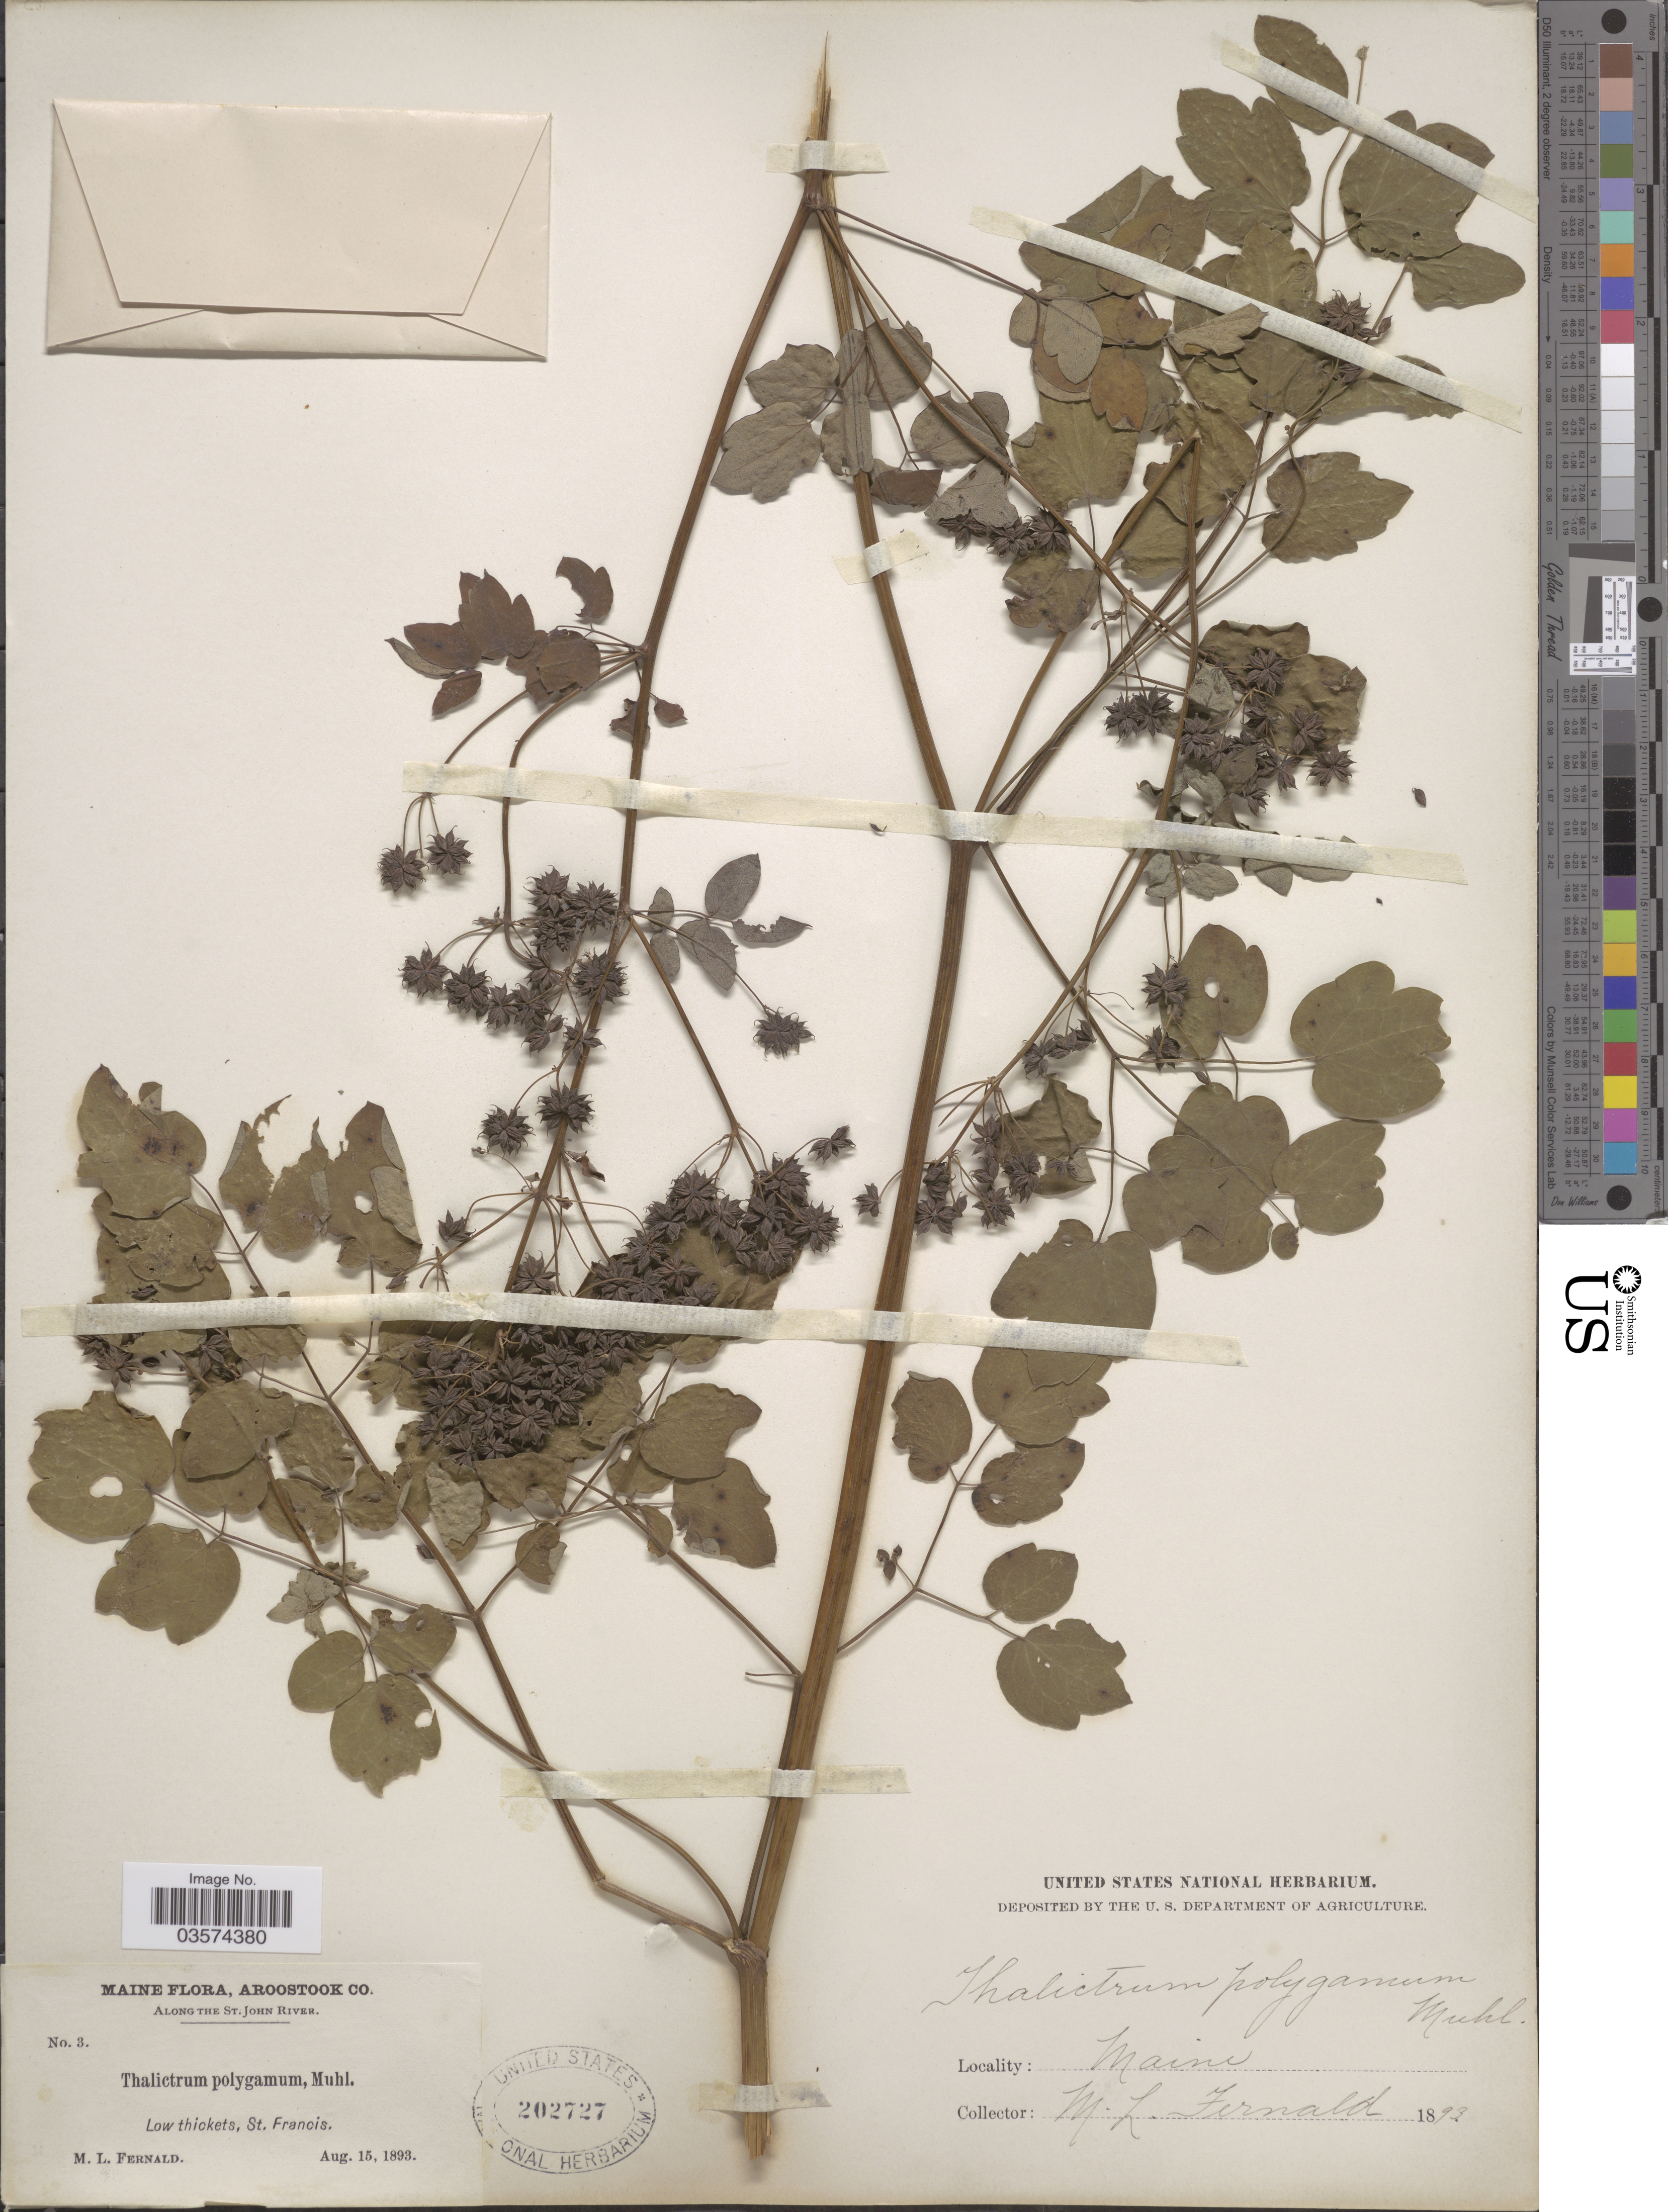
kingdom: Plantae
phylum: Tracheophyta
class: Magnoliopsida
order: Ranunculales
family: Ranunculaceae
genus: Thalictrum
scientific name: Thalictrum pubescens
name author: Pursh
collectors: M. L. Fernald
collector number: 3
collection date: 1893-08-15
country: United States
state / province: Maine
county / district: Aroostook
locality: Along the St. John River. Low thickets, St. Francis.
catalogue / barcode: US 202727